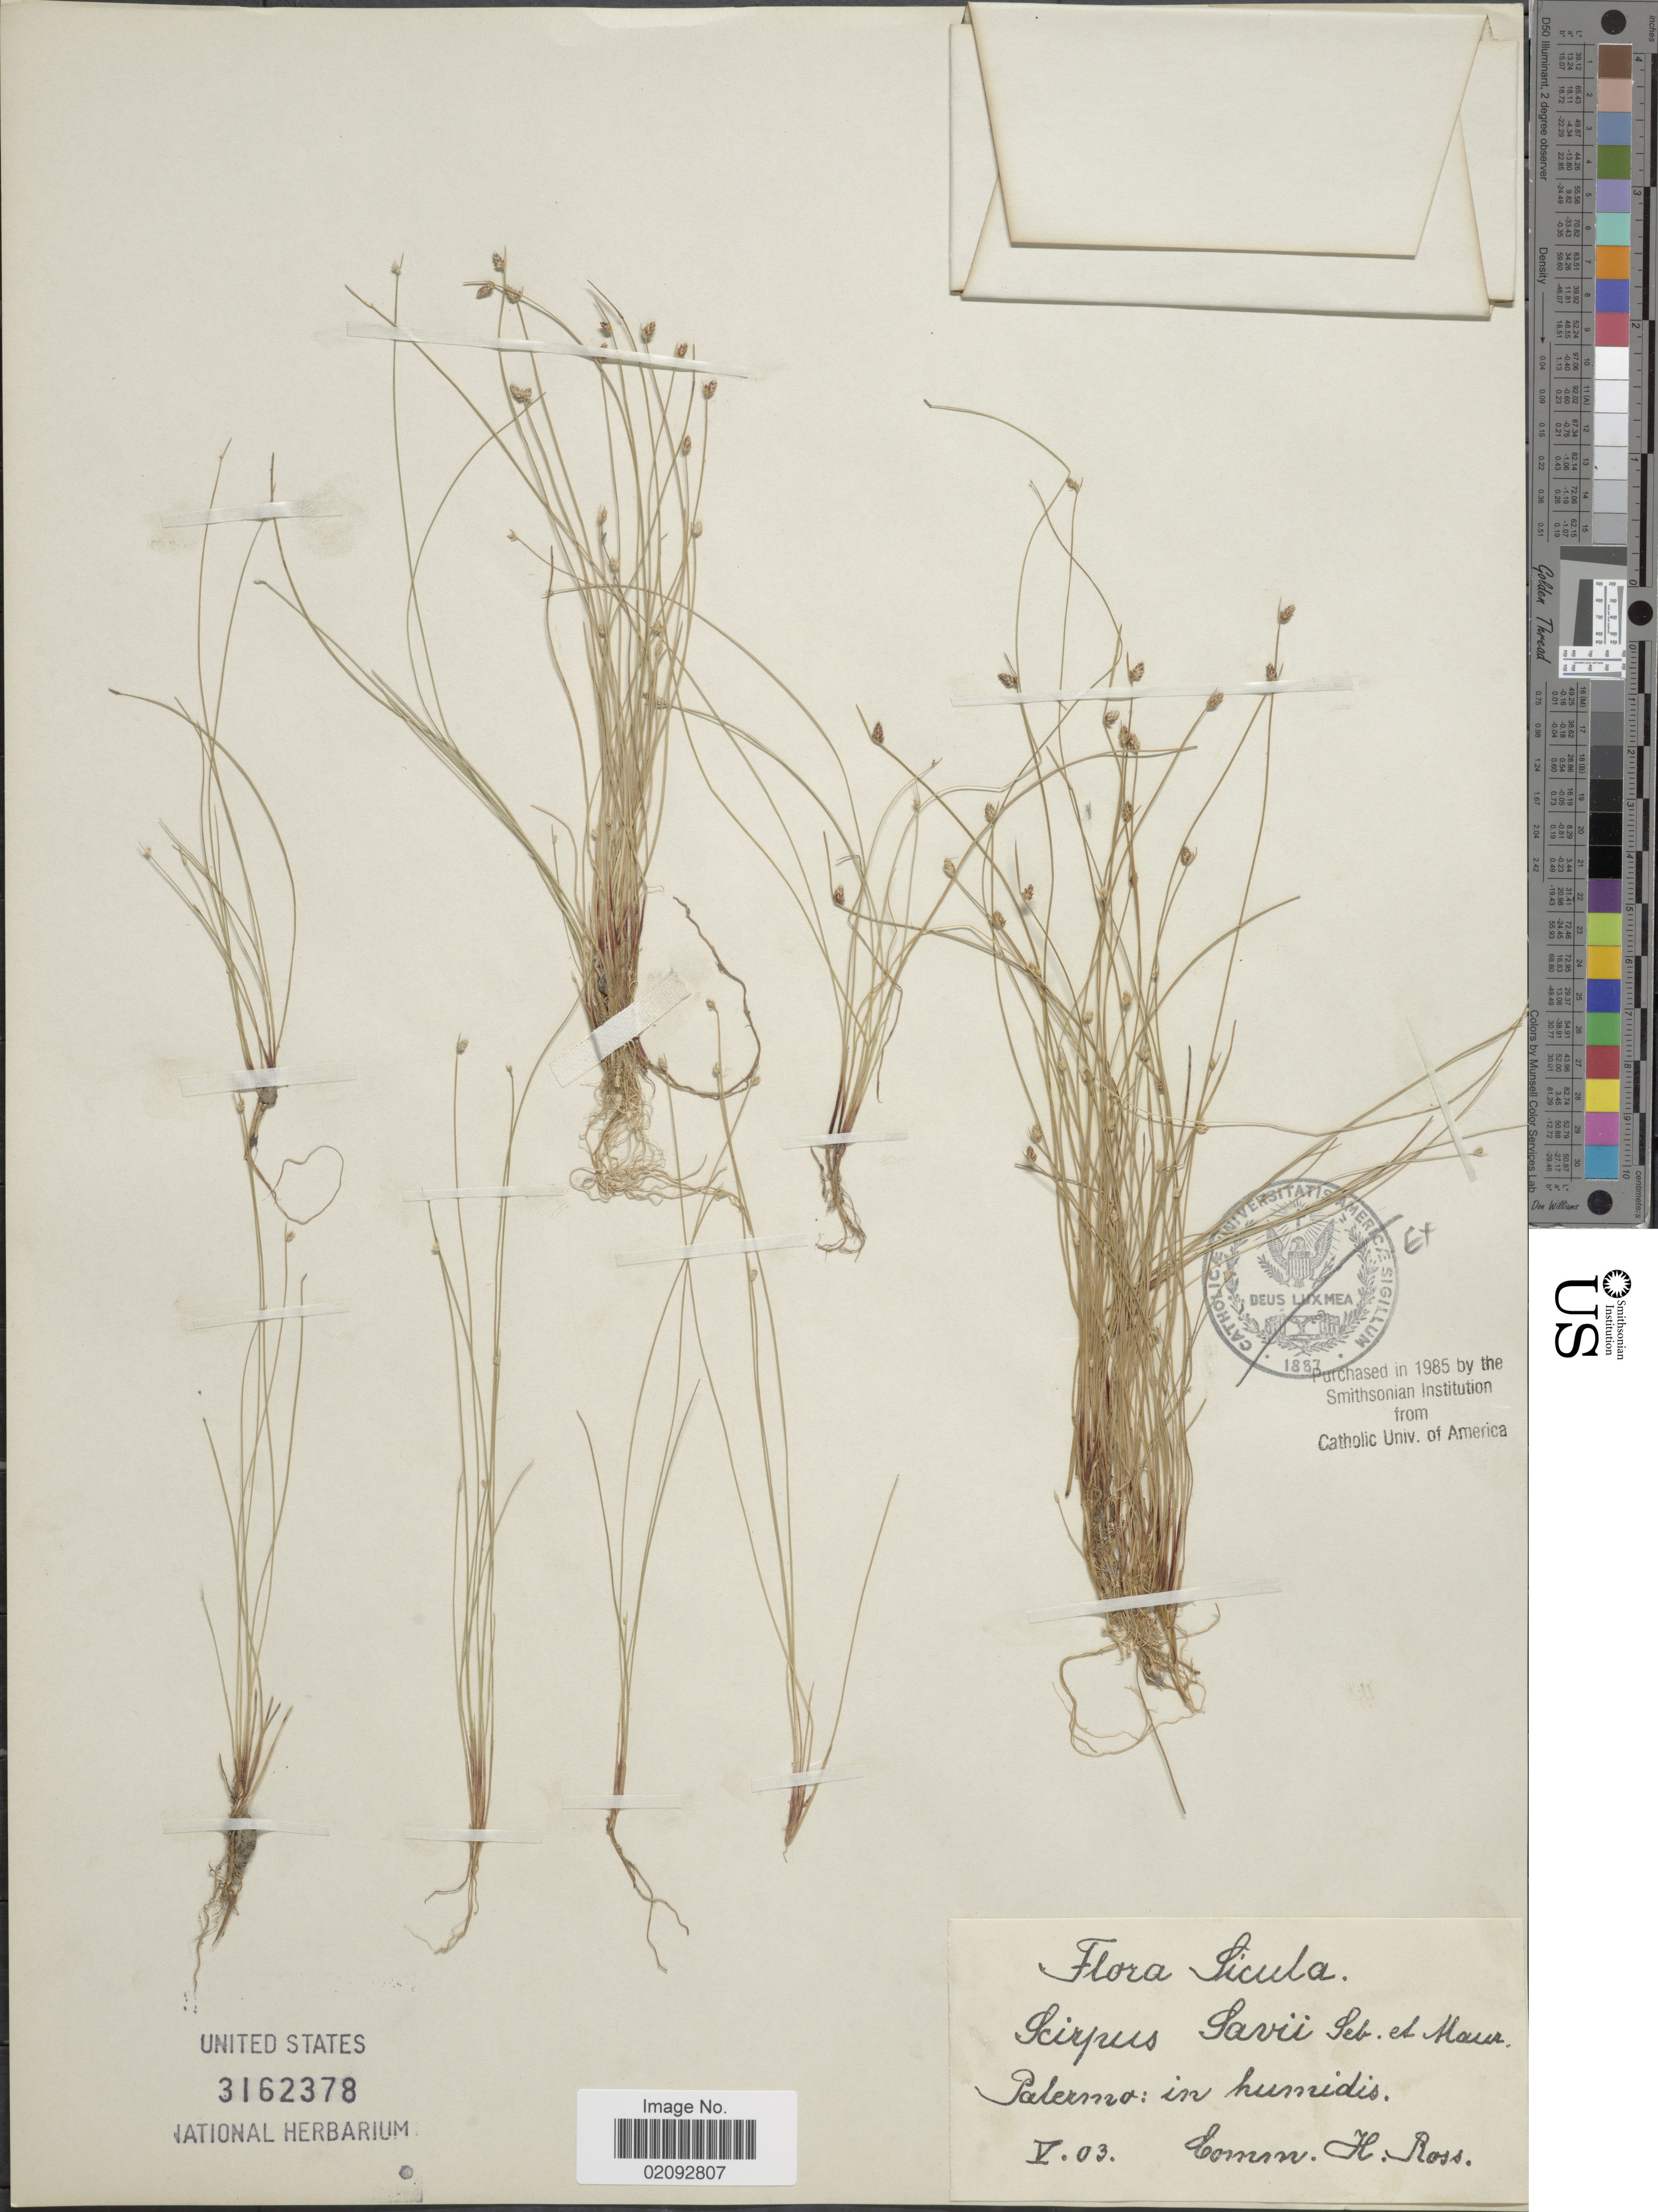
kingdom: Plantae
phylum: Tracheophyta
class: Liliopsida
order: Poales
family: Cyperaceae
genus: Isolepis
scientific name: Isolepis cernua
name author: (Vahl) Roem. & Schult.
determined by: Strong, Mark T., (BOT), Smithsonian Institution - National Museum of Natural History (UNITED STATES)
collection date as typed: Transcribed d/m/y: /5/3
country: Italy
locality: Palermo: in humidis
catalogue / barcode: US 3162378